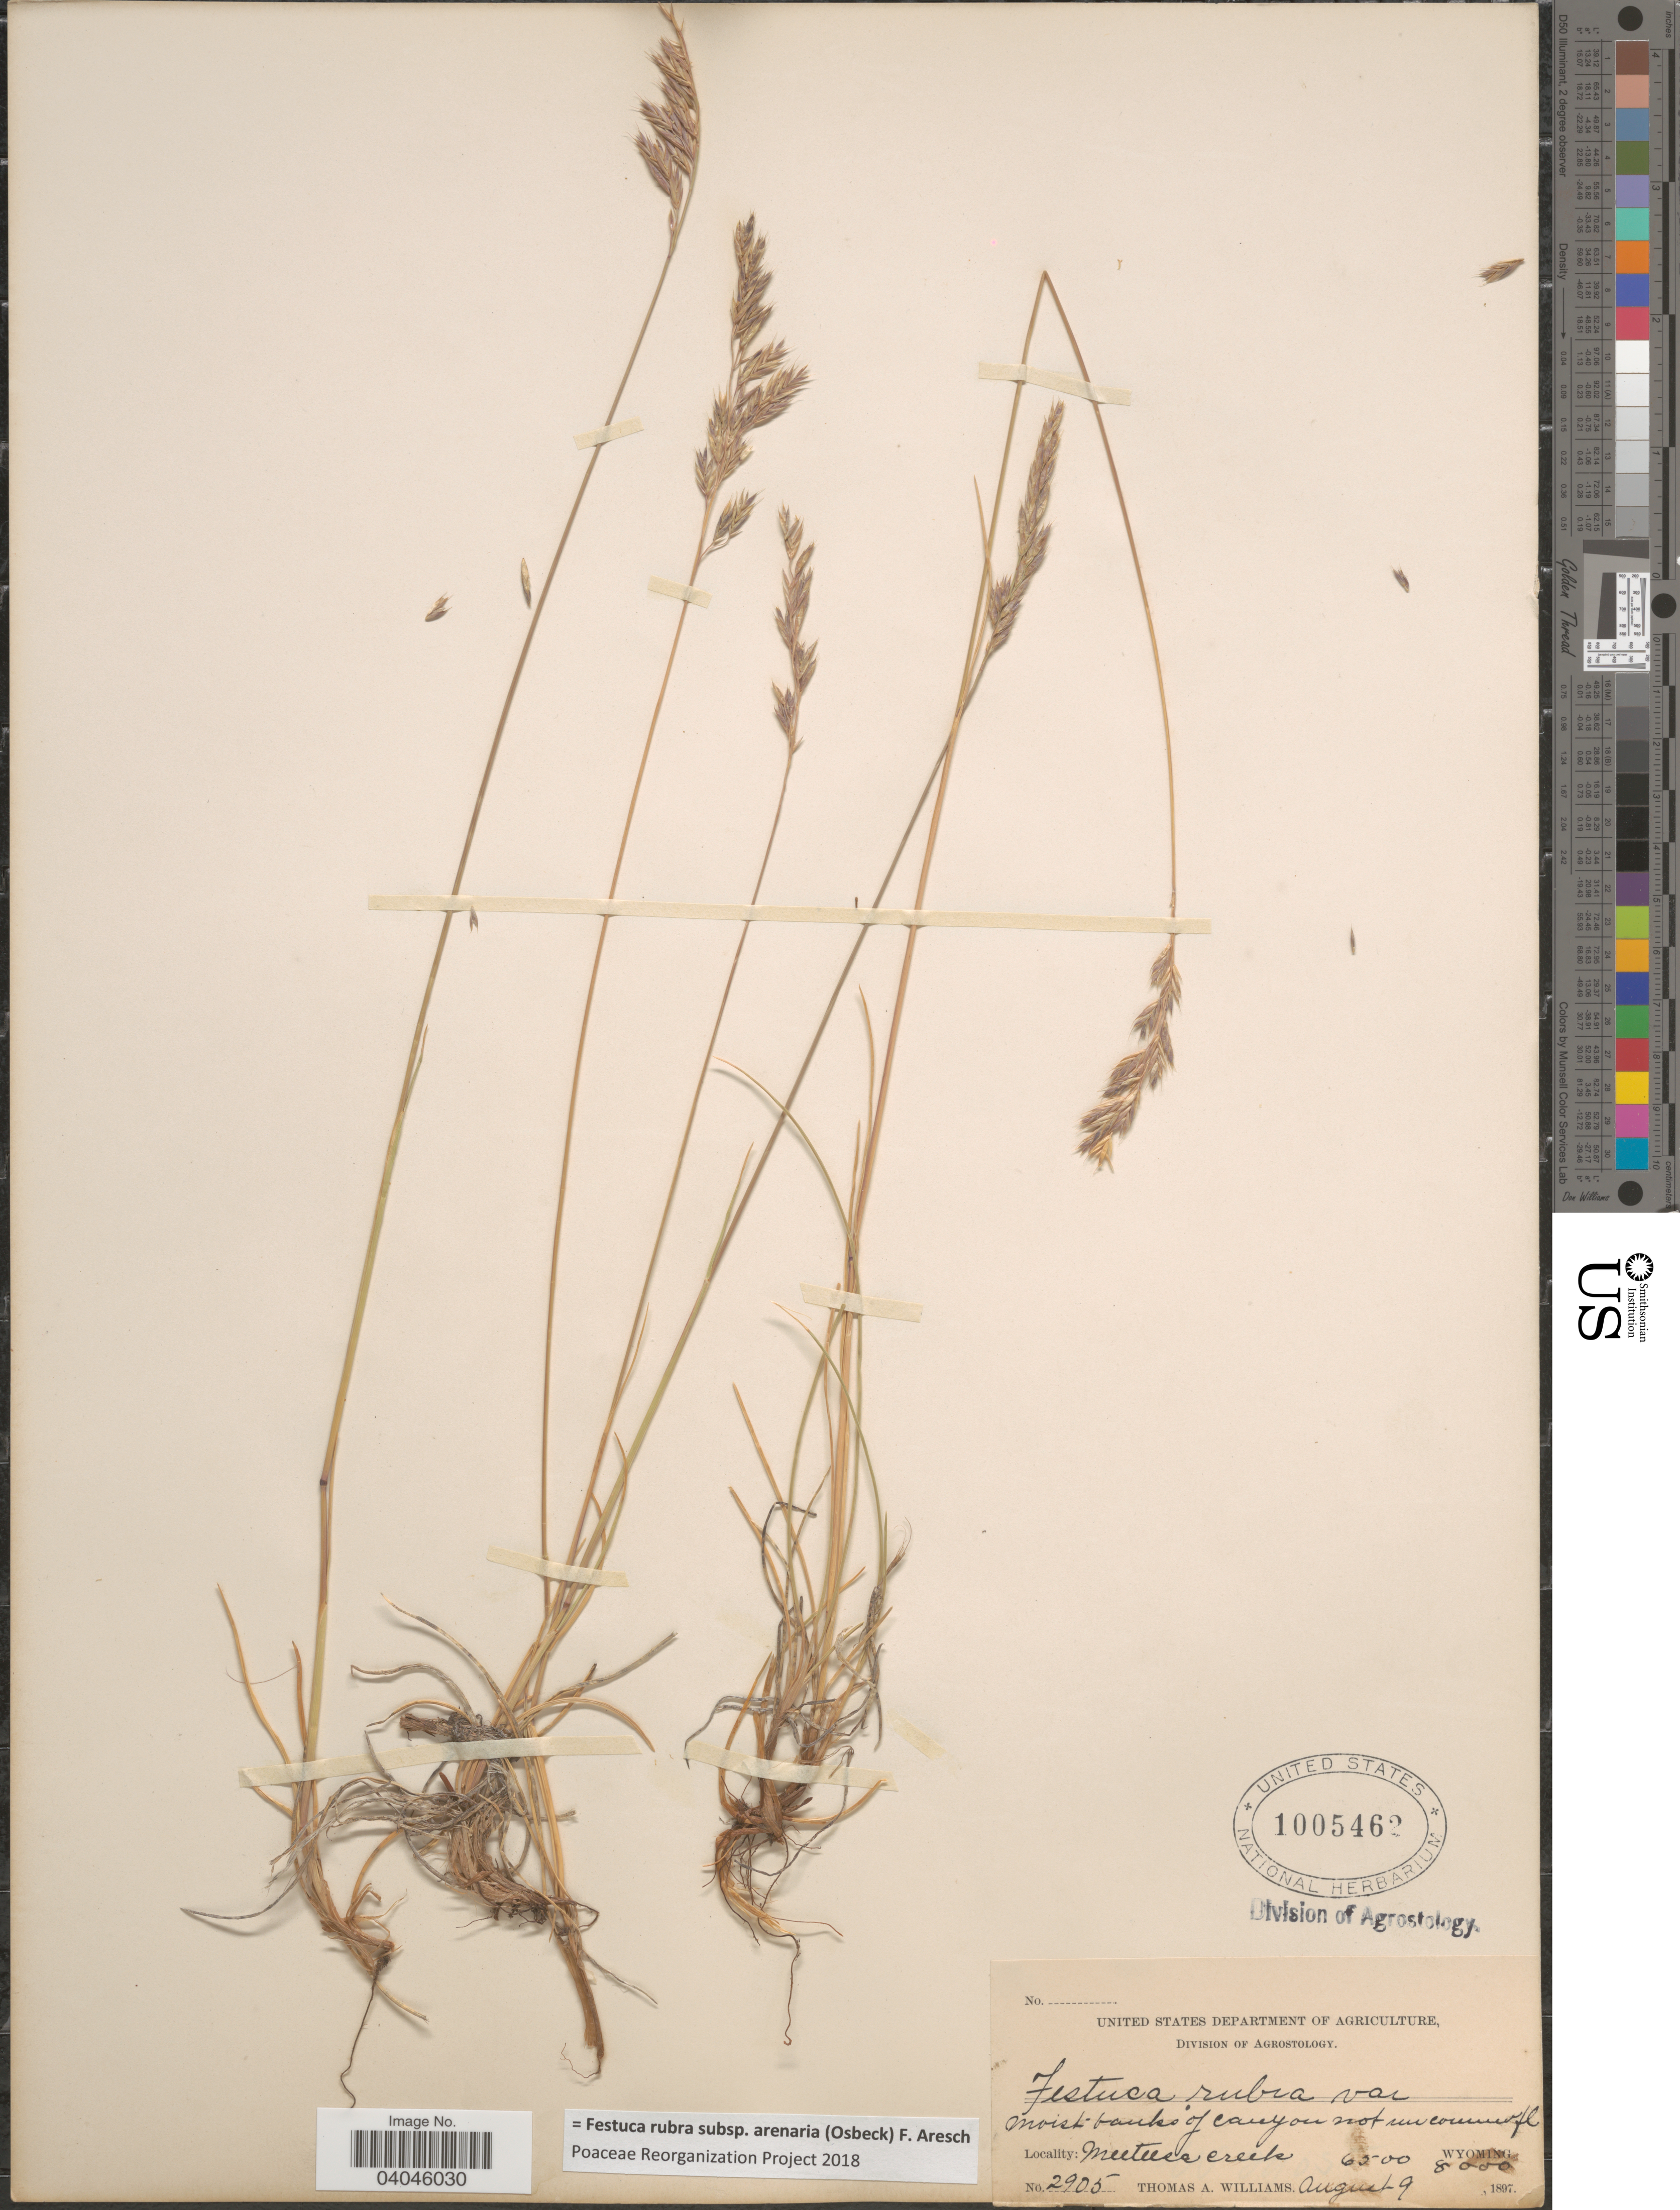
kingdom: Plantae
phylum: Tracheophyta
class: Liliopsida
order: Poales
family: Poaceae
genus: Festuca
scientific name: Festuca rubra subsp. arenaria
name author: (Osbeck) F. Aresch.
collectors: T. A. Williams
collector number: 2905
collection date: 1897-08-09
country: United States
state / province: Wyoming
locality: Meeteetse Creek.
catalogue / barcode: US 1005462